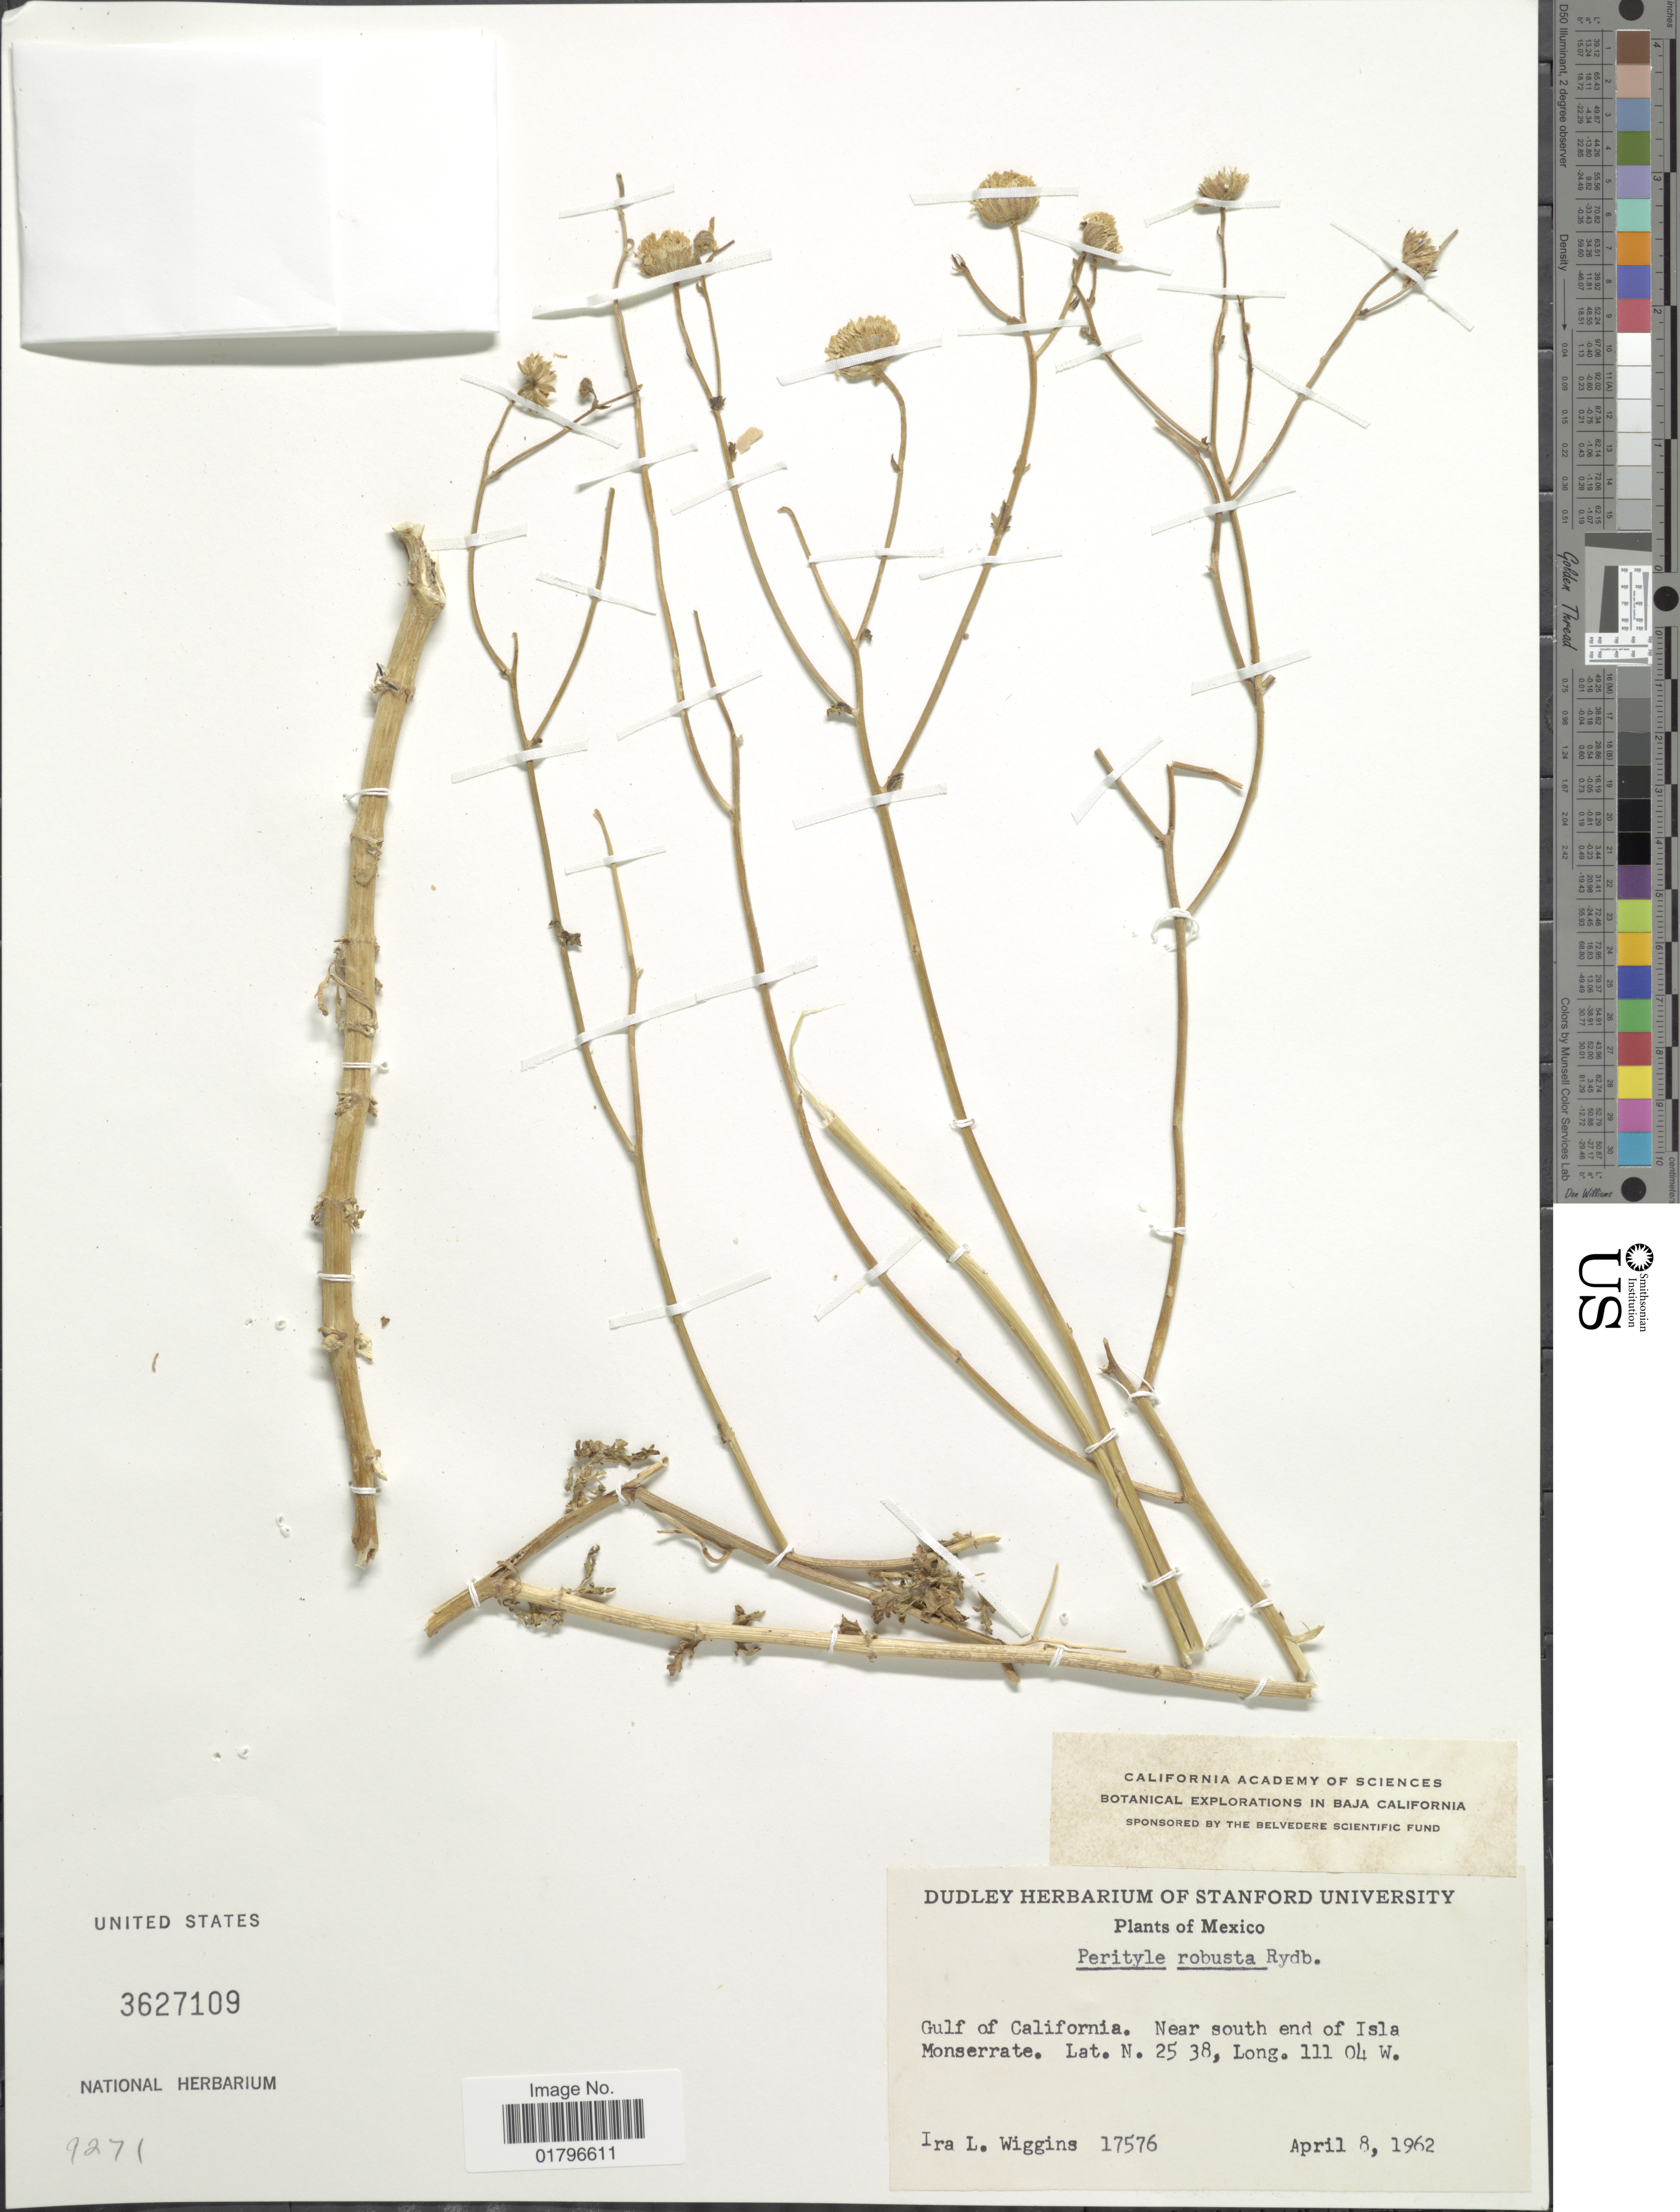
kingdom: Plantae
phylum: Tracheophyta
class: Magnoliopsida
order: Asterales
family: Asteraceae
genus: Perityle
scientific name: Perityle robusta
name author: Rydb.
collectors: I. L. Wiggins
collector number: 17576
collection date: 1962-04-08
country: Mexico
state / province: Baja California Sur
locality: Gulf of California. Near south end of Isla Monserrate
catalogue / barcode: US 3627109